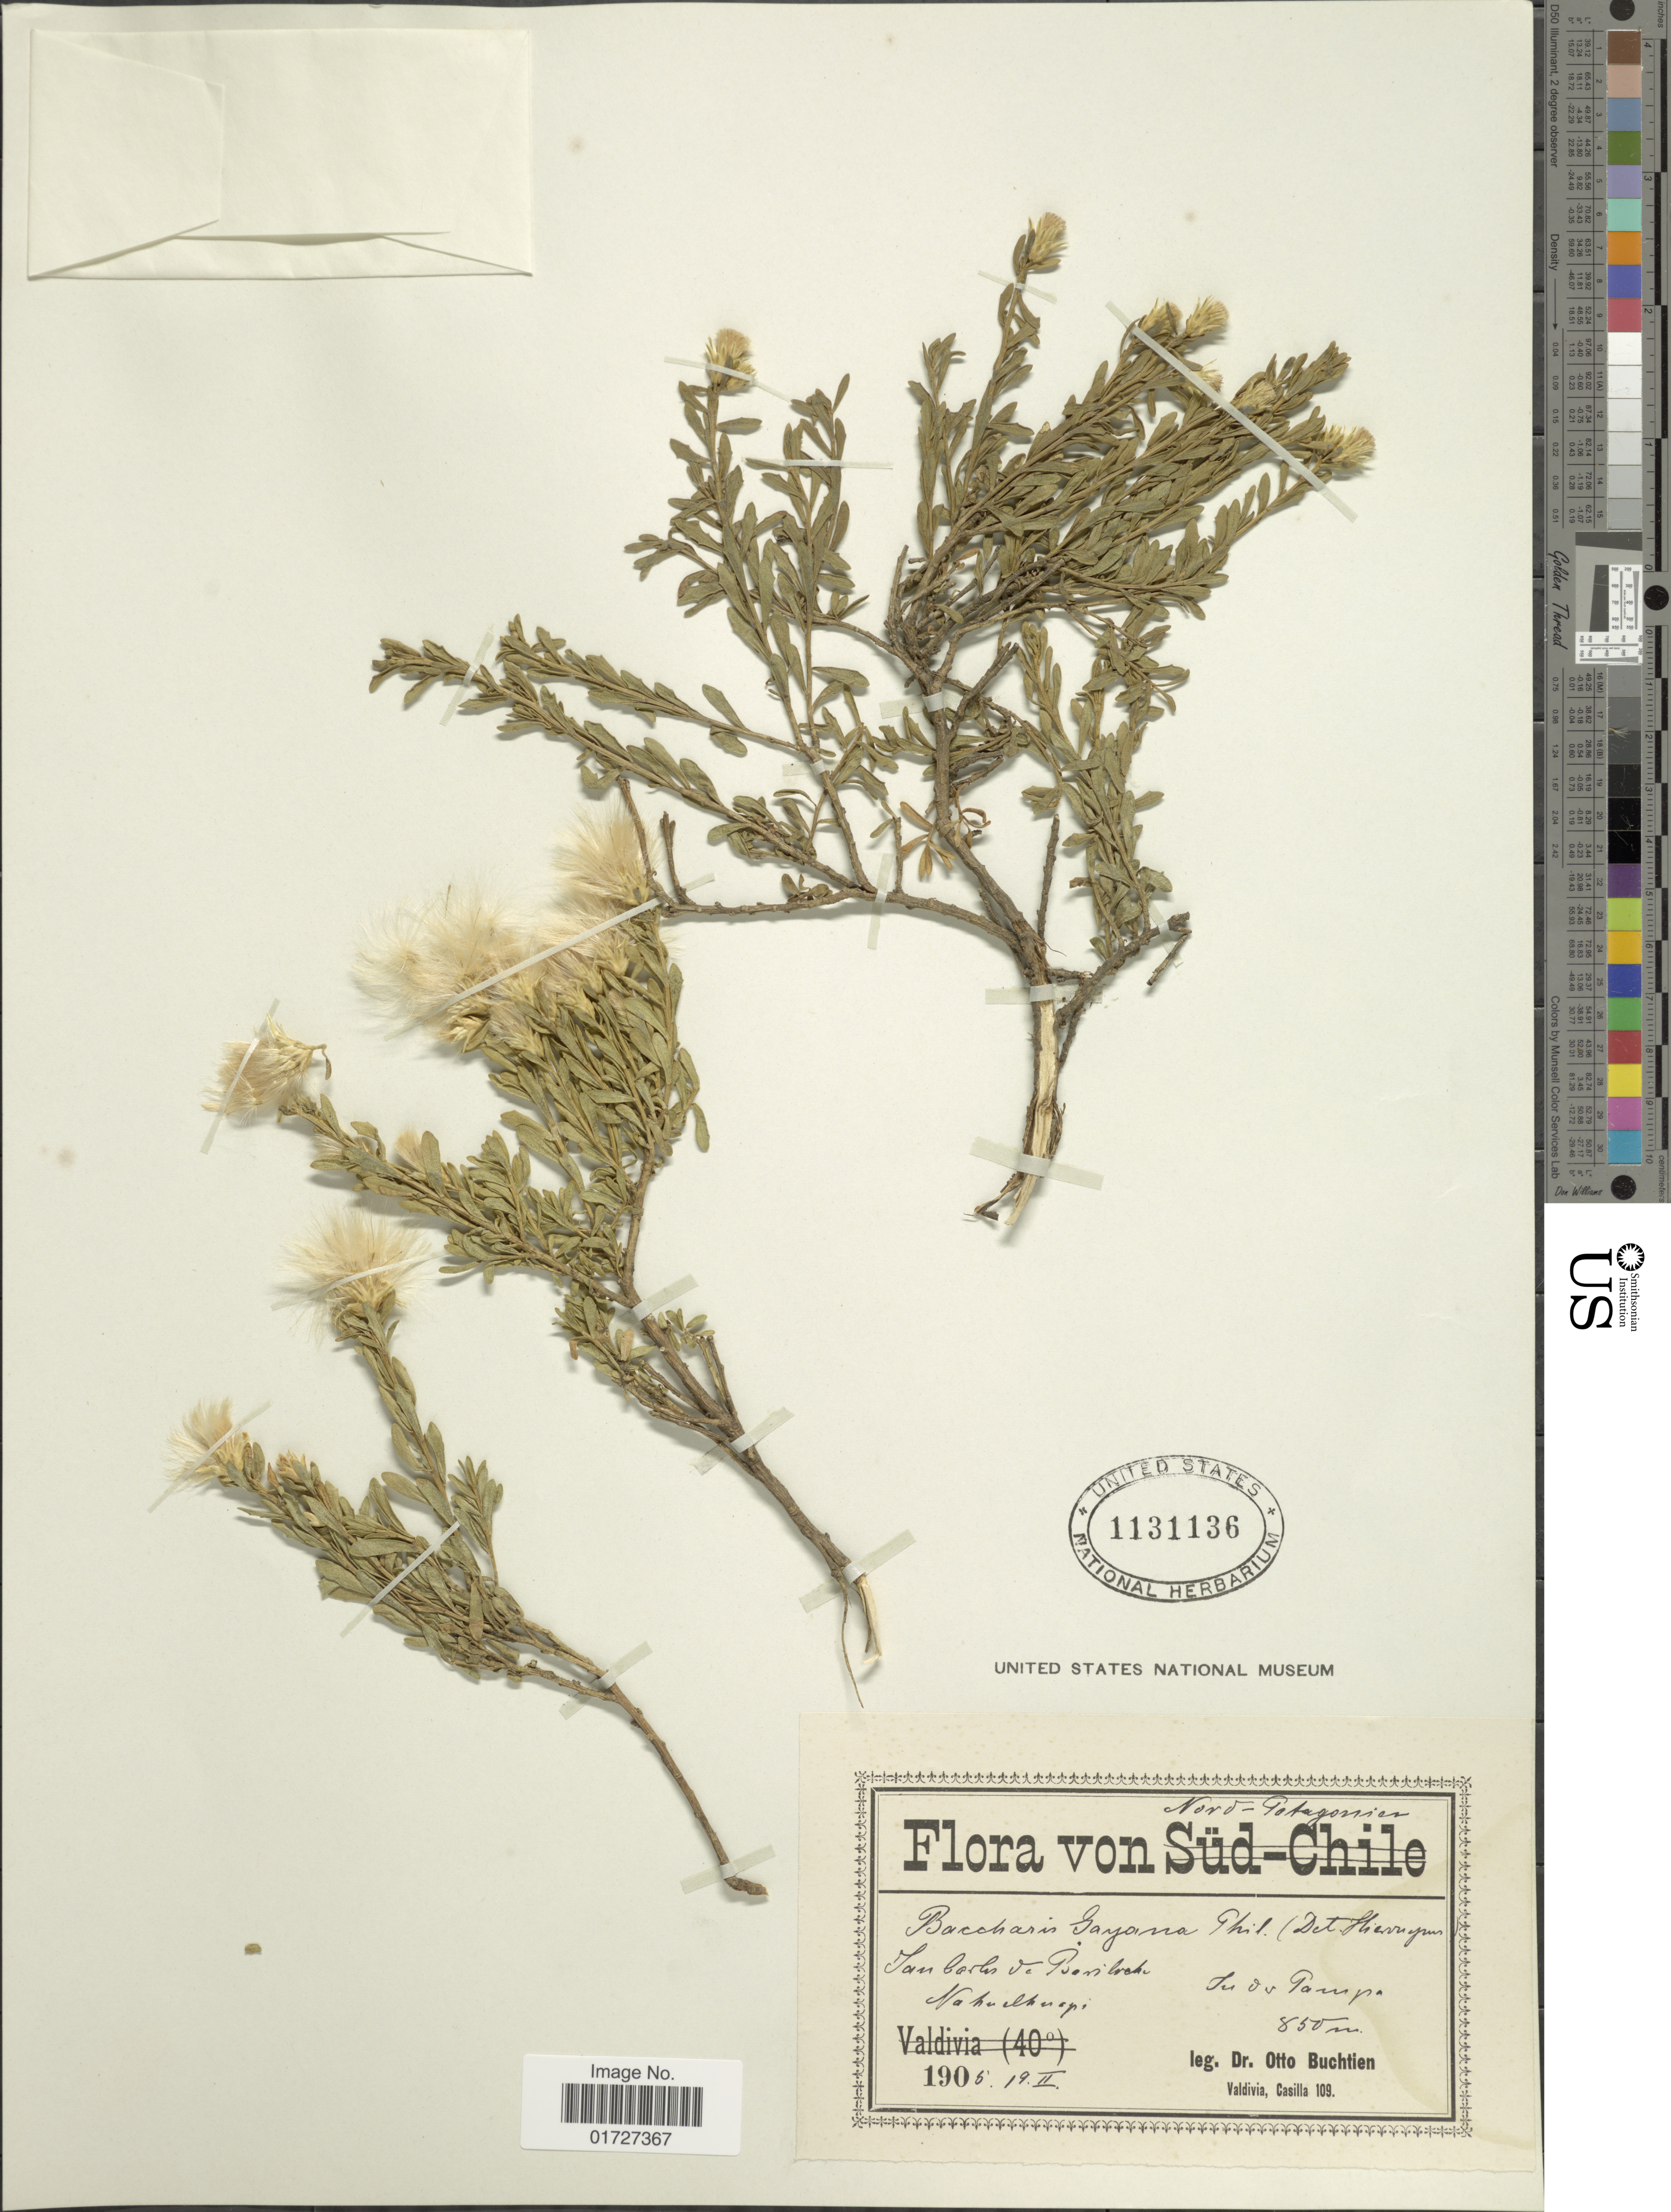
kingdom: Plantae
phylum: Tracheophyta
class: Magnoliopsida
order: Asterales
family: Asteraceae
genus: Baccharis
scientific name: Baccharis gayana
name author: Phil.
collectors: O. Buchtien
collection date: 1905-02-19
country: Argentina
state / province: Río Negro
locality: Nord-Patagonien, San Carlos de Bariloche, Nahuel Huapi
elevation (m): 850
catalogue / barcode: US 1131136